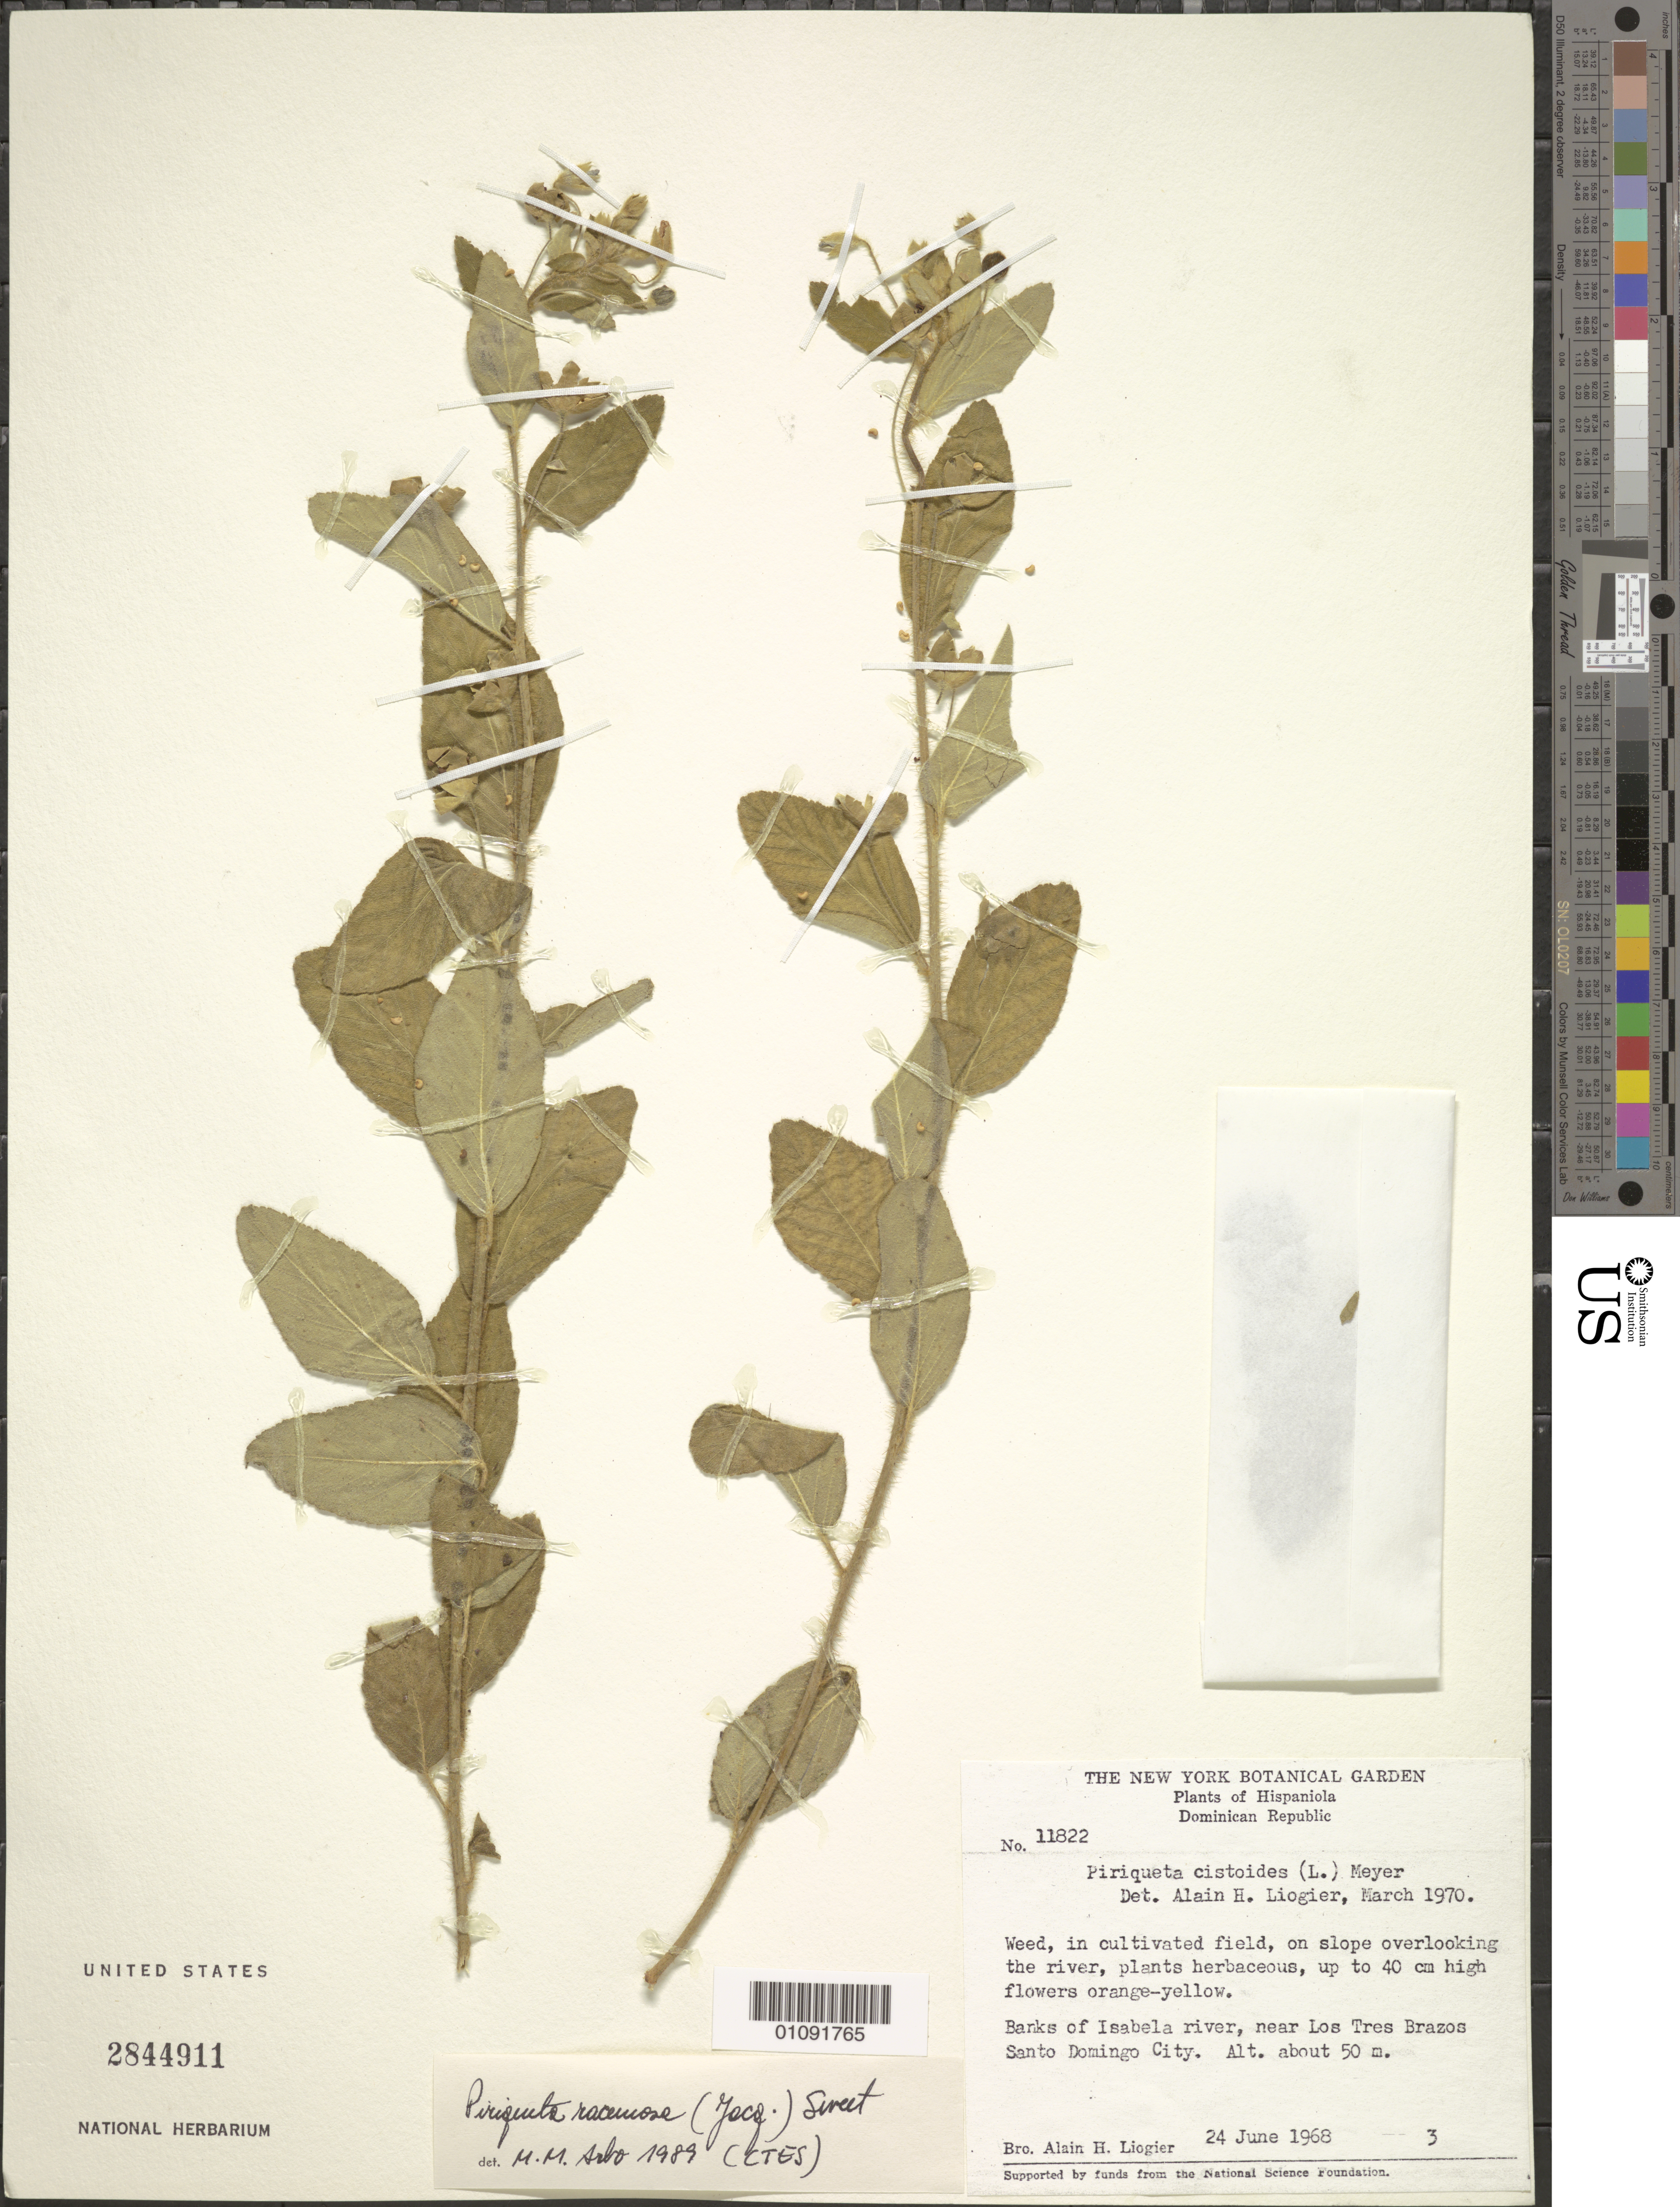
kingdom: Plantae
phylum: Tracheophyta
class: Magnoliopsida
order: Malpighiales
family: Turneraceae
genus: Piriqueta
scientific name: Piriqueta racemosa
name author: (Jacq.) Sweet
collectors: A. H. Liogier & A. H. Liogier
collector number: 11822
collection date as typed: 24 Jun 1968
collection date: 1968-06-24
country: Dominican Republic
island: Hispaniola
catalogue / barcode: US 2844911